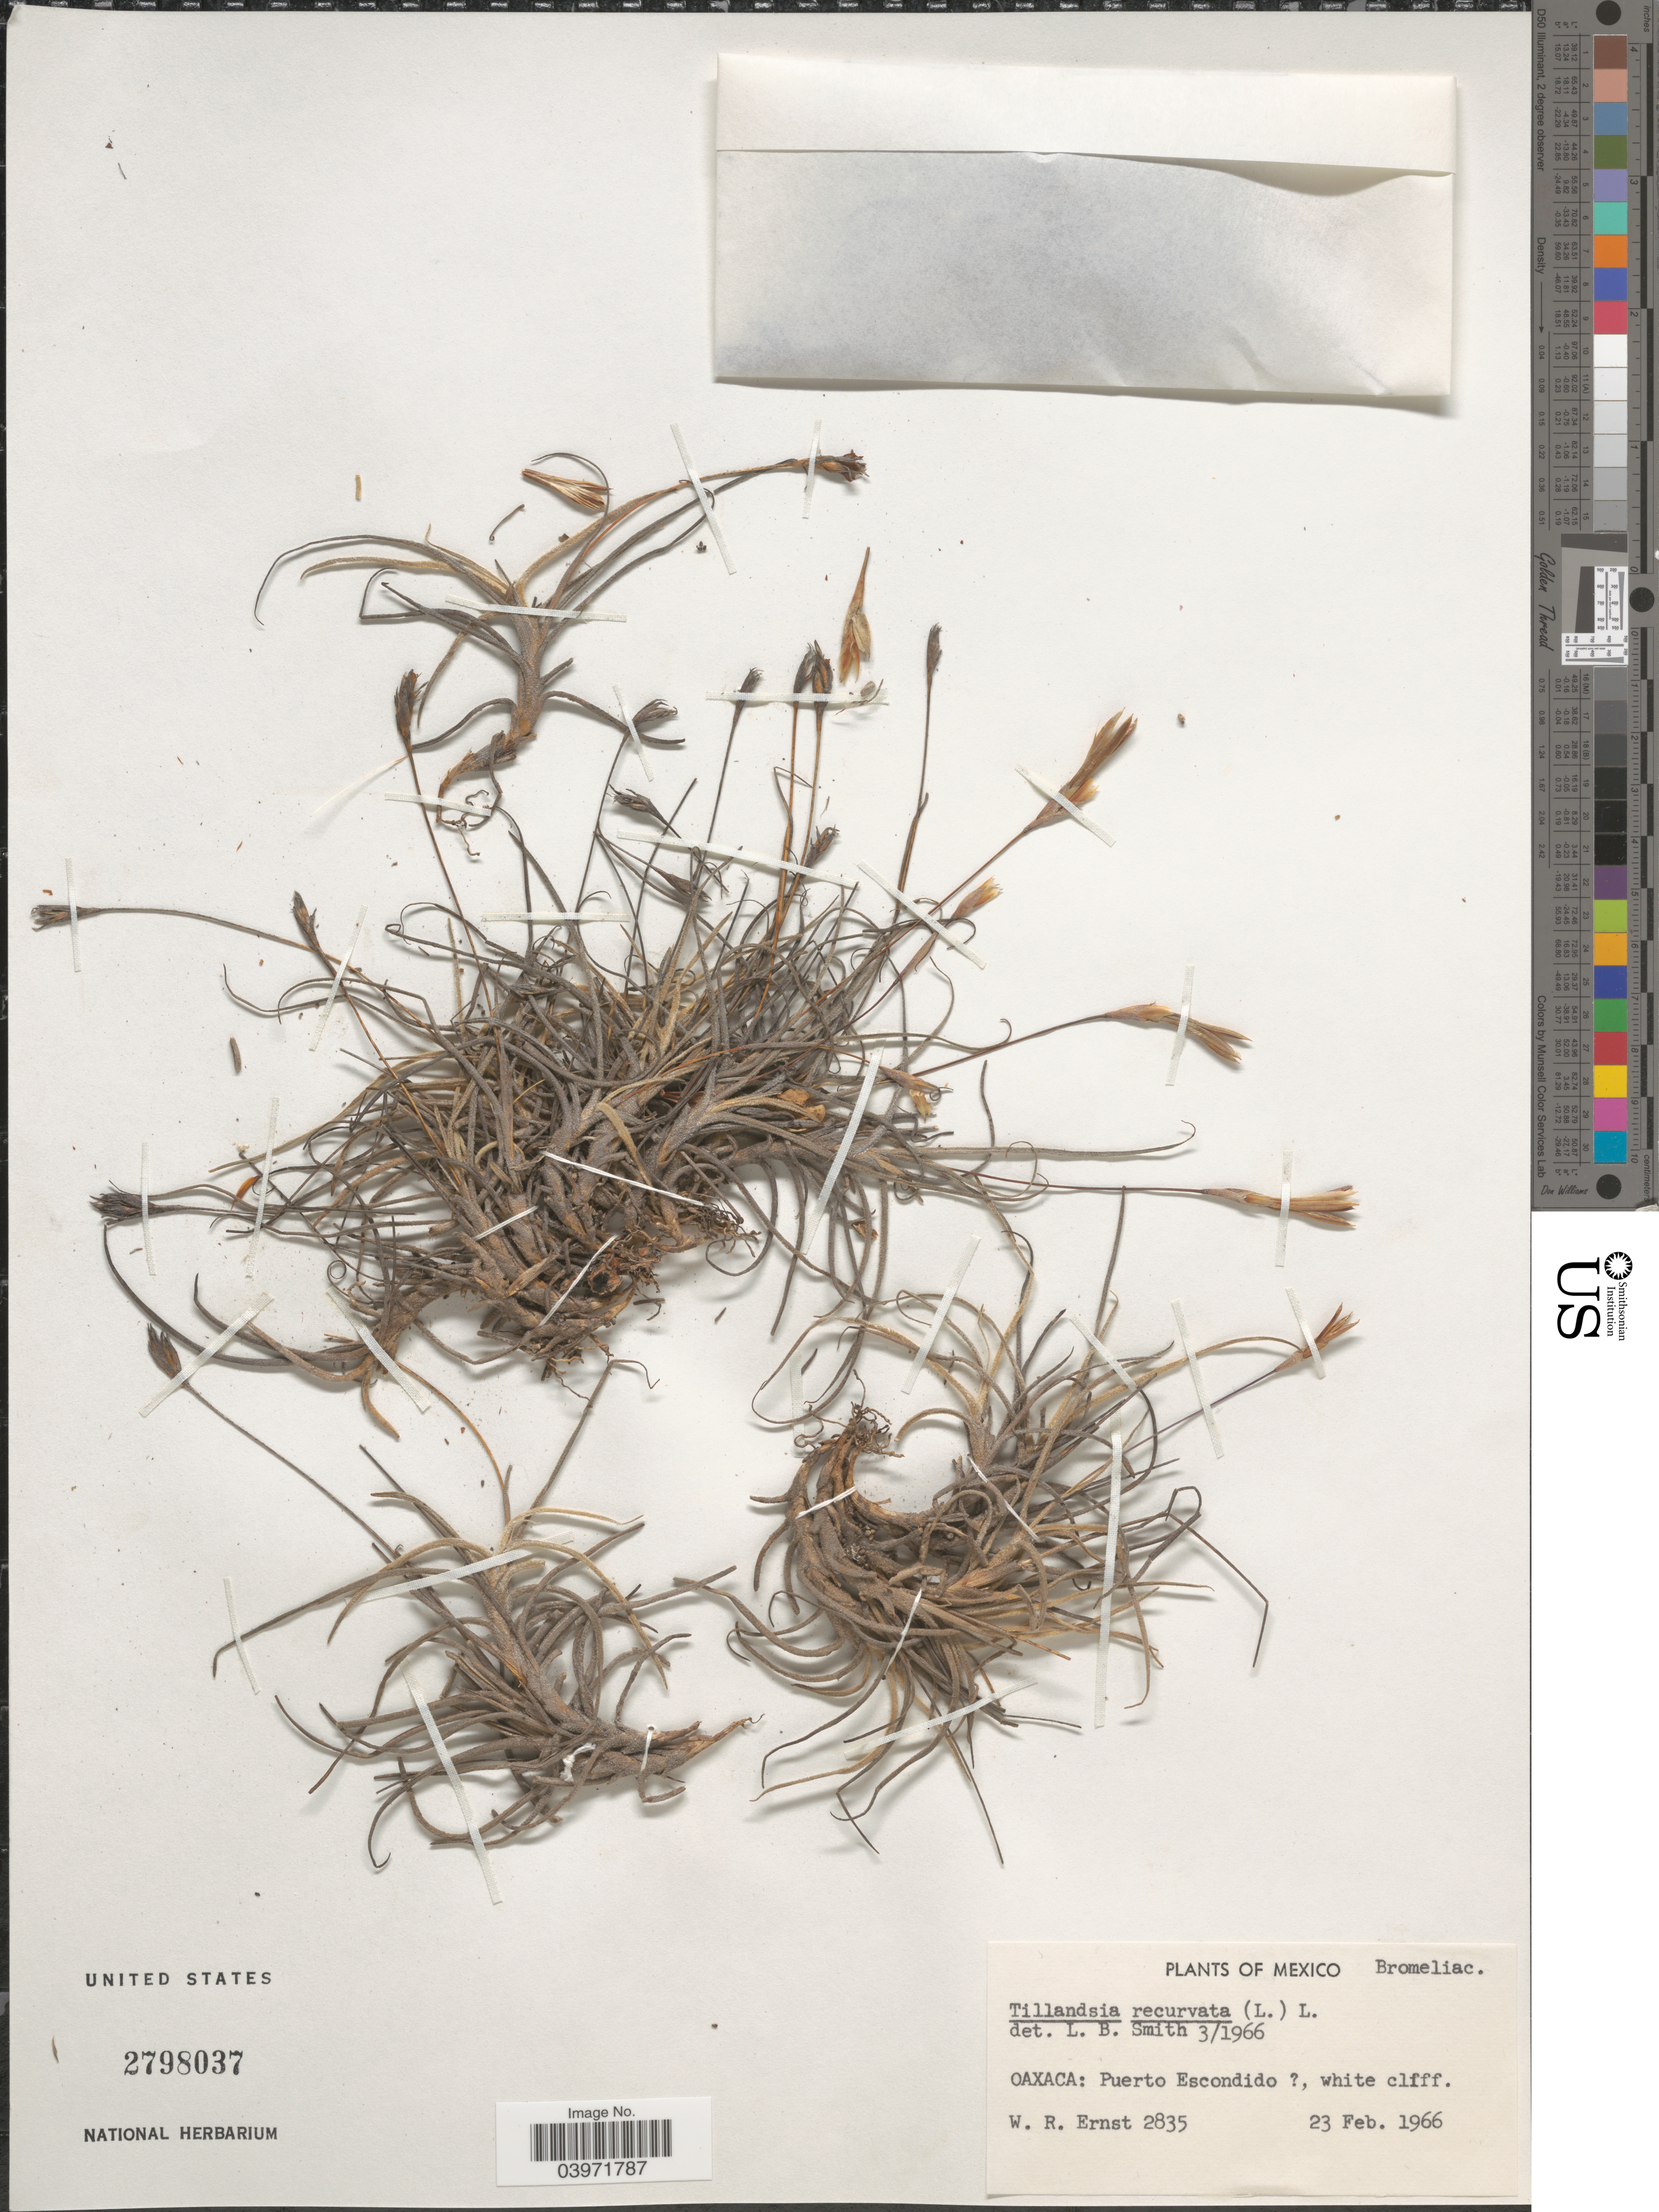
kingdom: Plantae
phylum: Tracheophyta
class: Liliopsida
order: Poales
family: Bromeliaceae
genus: Tillandsia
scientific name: Tillandsia recurvata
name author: L.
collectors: W. R. Ernst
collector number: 2835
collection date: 1966-02-23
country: Mexico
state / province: Oaxaca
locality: Puerto Escondido [unsure placement]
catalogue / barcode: US 2798037